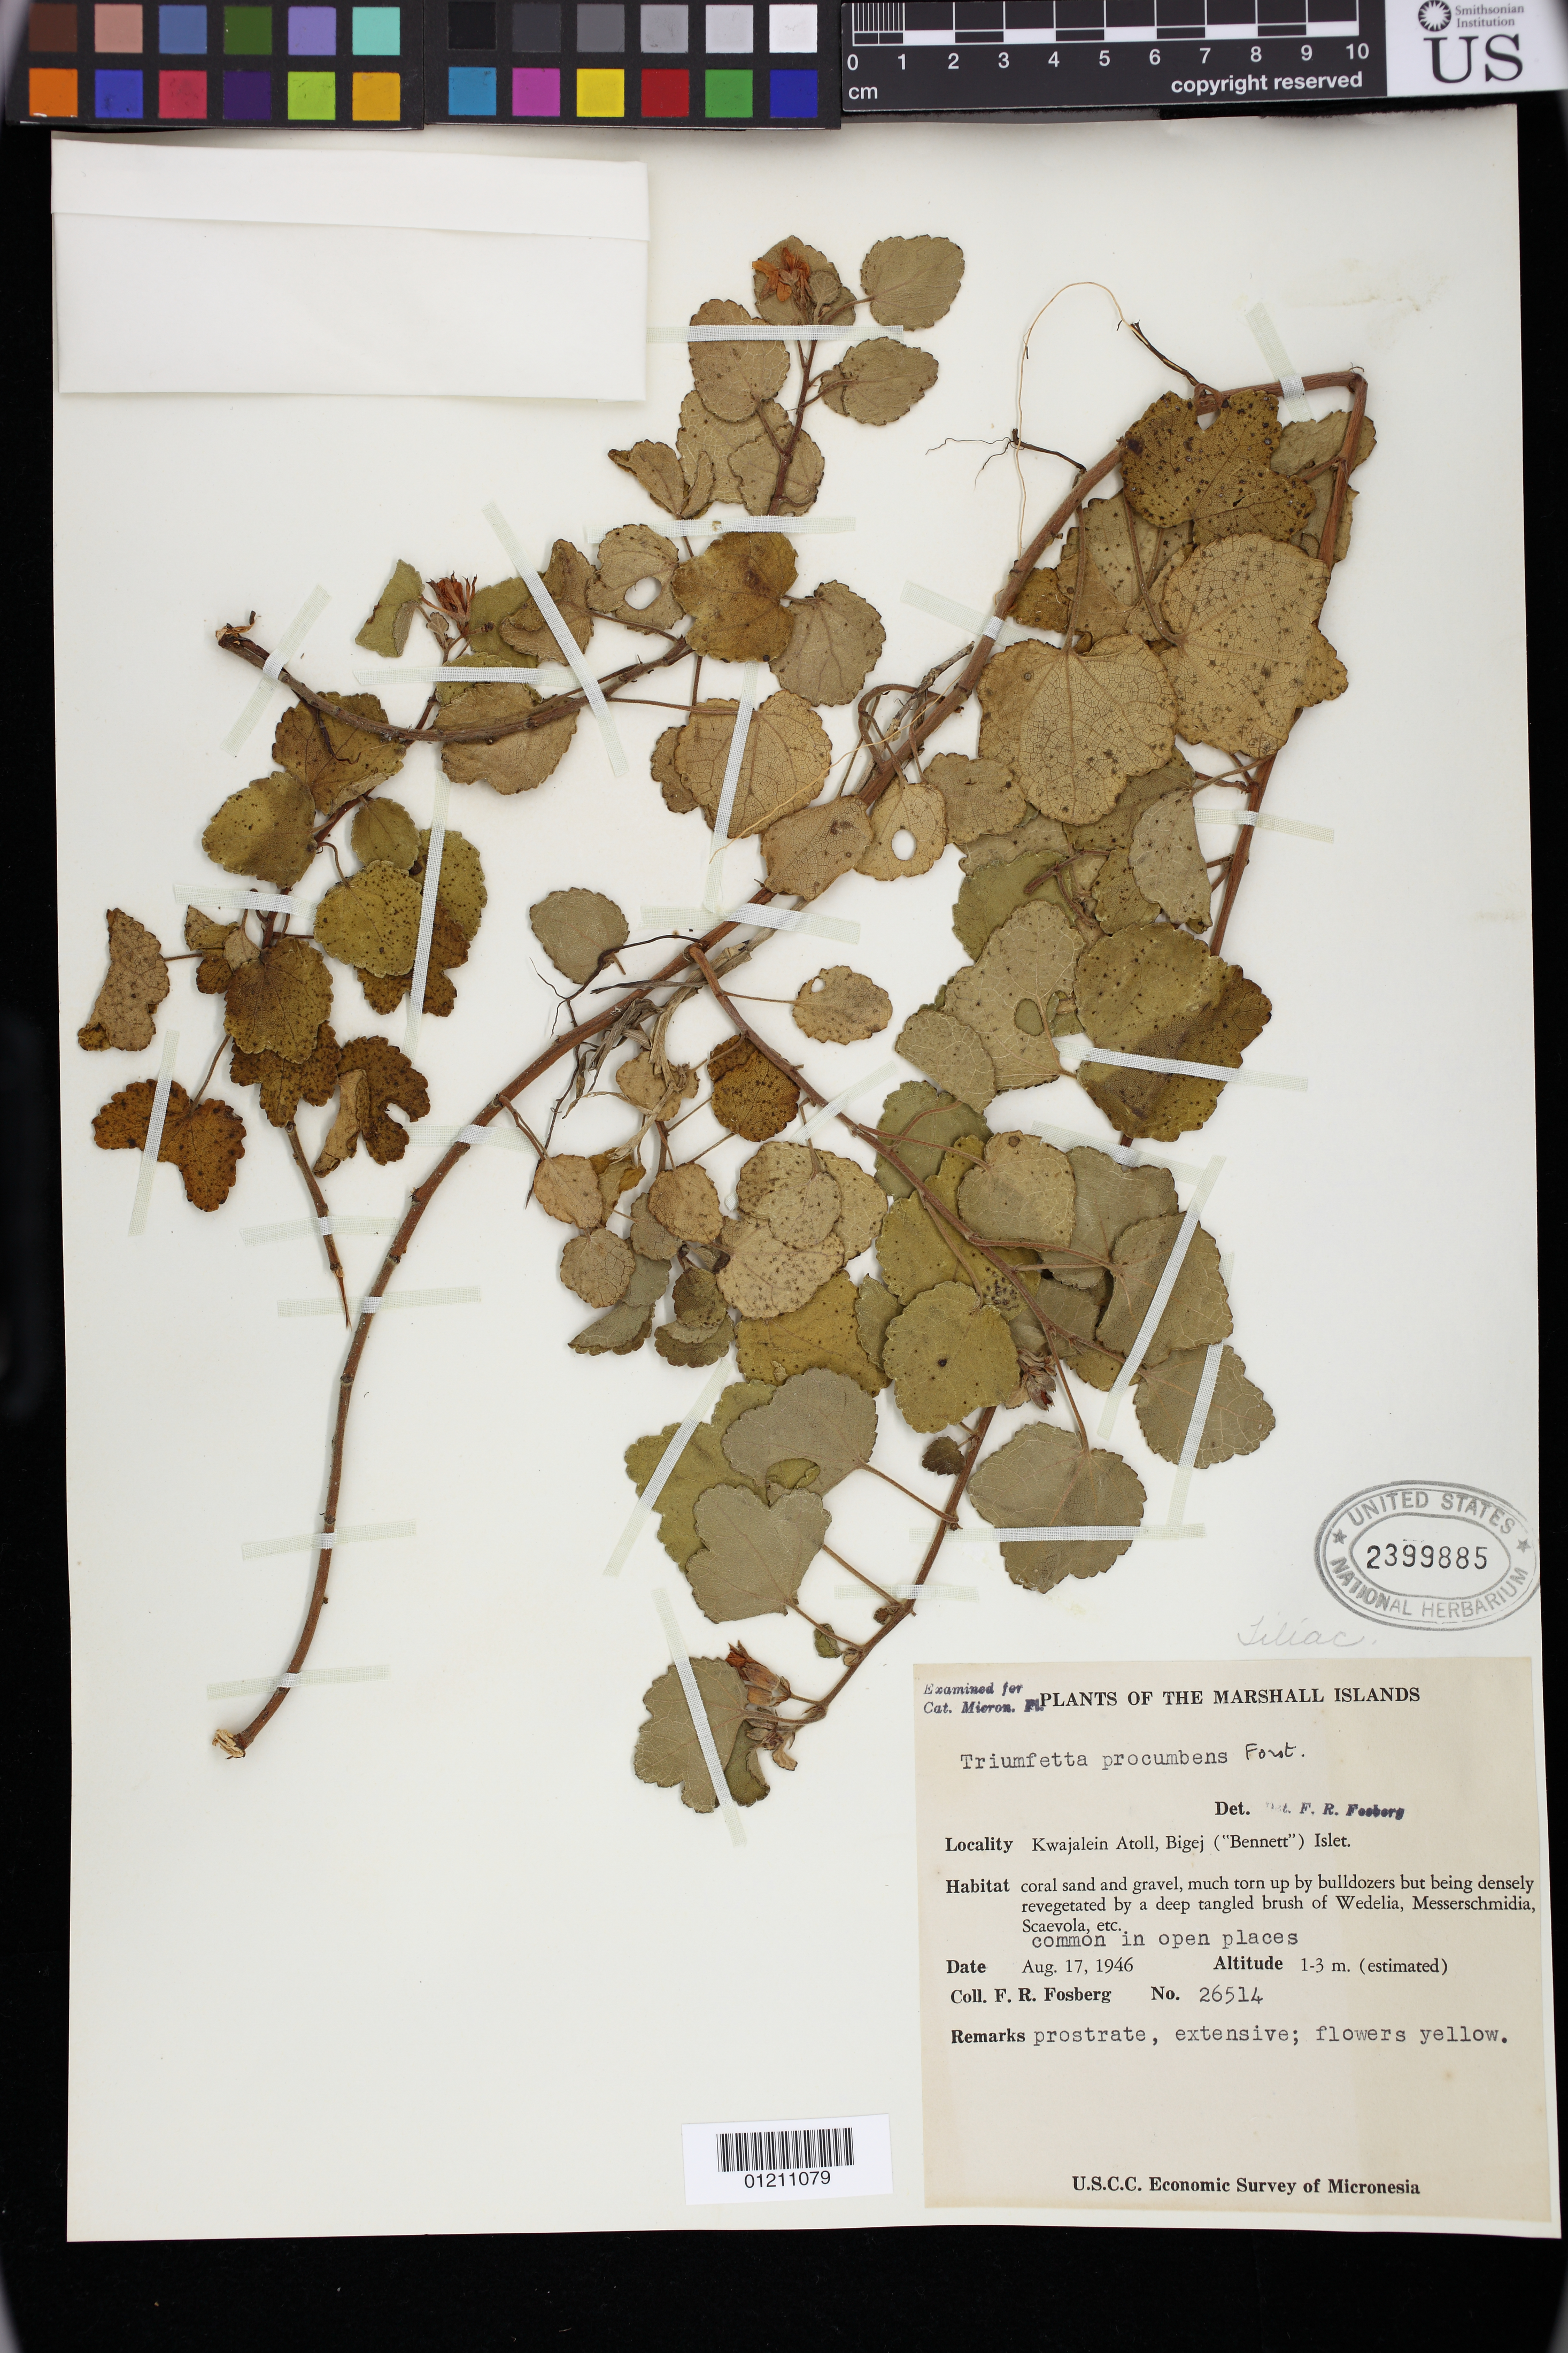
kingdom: Plantae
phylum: Tracheophyta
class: Magnoliopsida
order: Malvales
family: Malvaceae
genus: Triumfetta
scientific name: Triumfetta procumbens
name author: G. Forst.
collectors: F. R. Fosberg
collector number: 26514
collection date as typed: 17 Aug 1946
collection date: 1946-08-17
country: Marshall Islands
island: Kwajalein Atoll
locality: Kwajalein Atoll, Bigej [Bennett] Islet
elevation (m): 1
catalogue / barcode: US 2399885